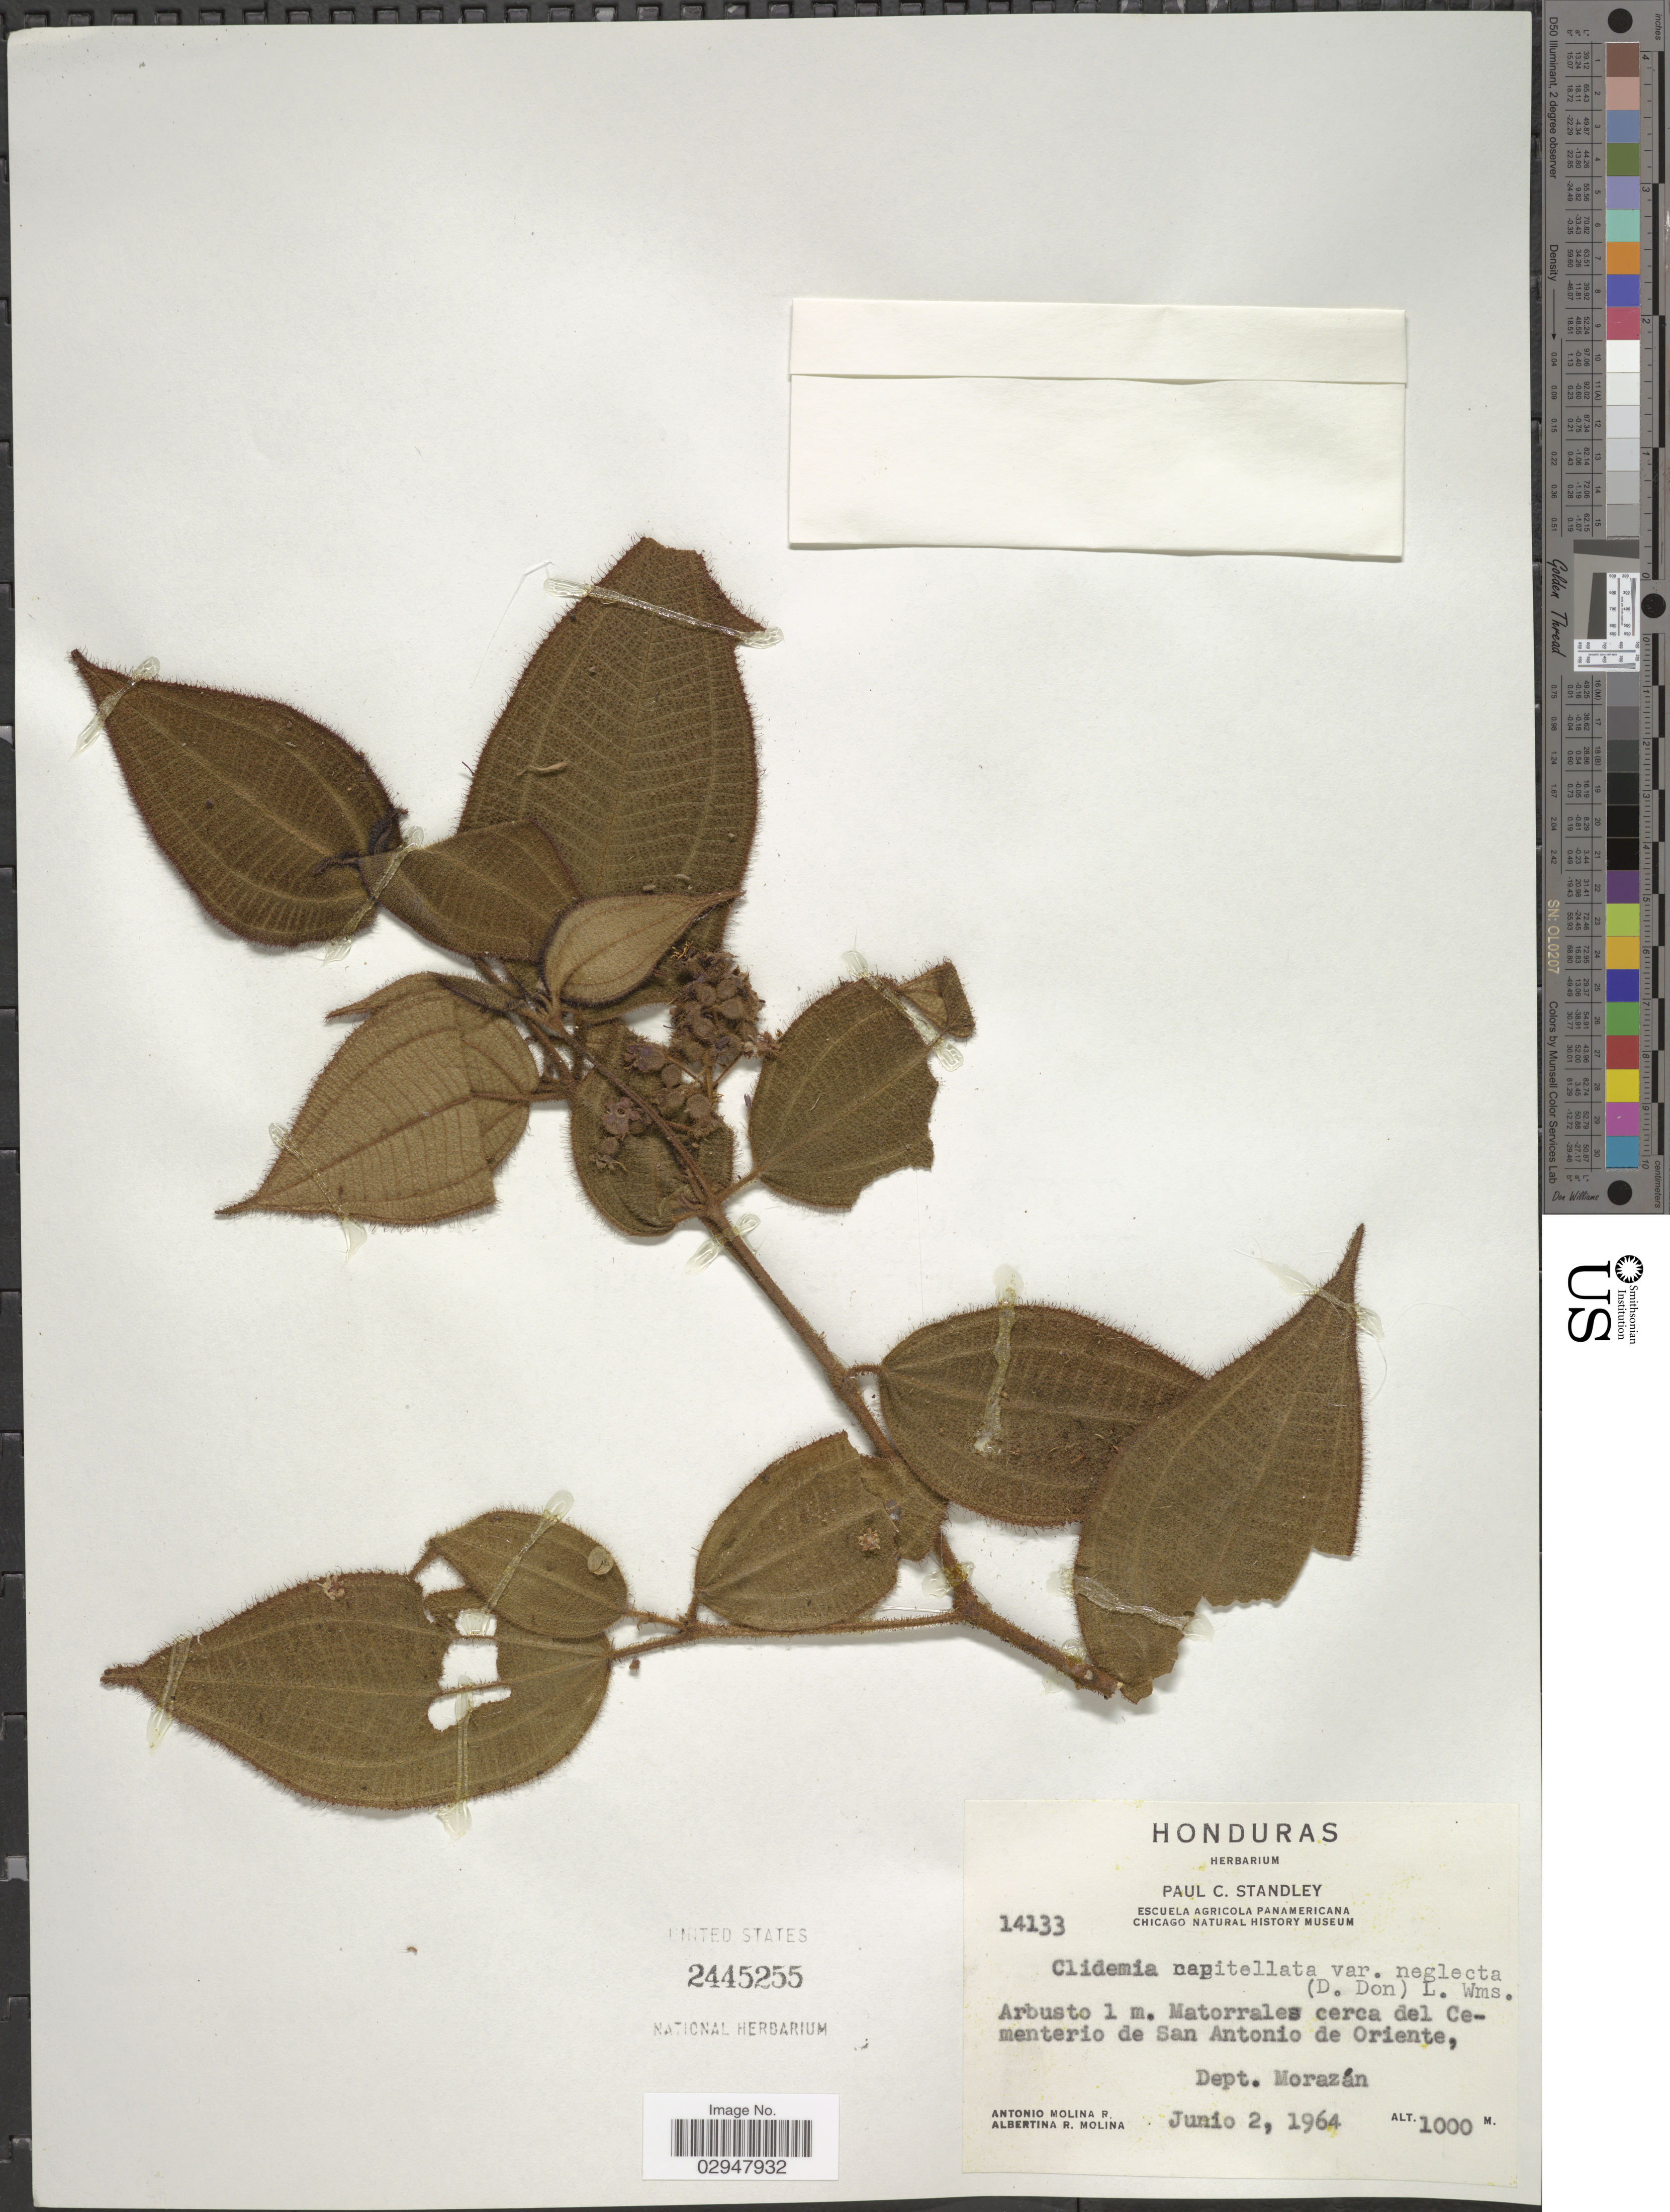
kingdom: Plantae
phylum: Tracheophyta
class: Magnoliopsida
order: Myrtales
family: Melastomataceae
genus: Clidemia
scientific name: Clidemia neglecta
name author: D. Don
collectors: A. Molina R. & A. R. Molina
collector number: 14133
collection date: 1964-06-02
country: Honduras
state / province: Fco. Morazán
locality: Matorrales cerca del Cementerio de San Antonio de Oriente, Dept. Morázan.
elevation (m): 1000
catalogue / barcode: US 2445255